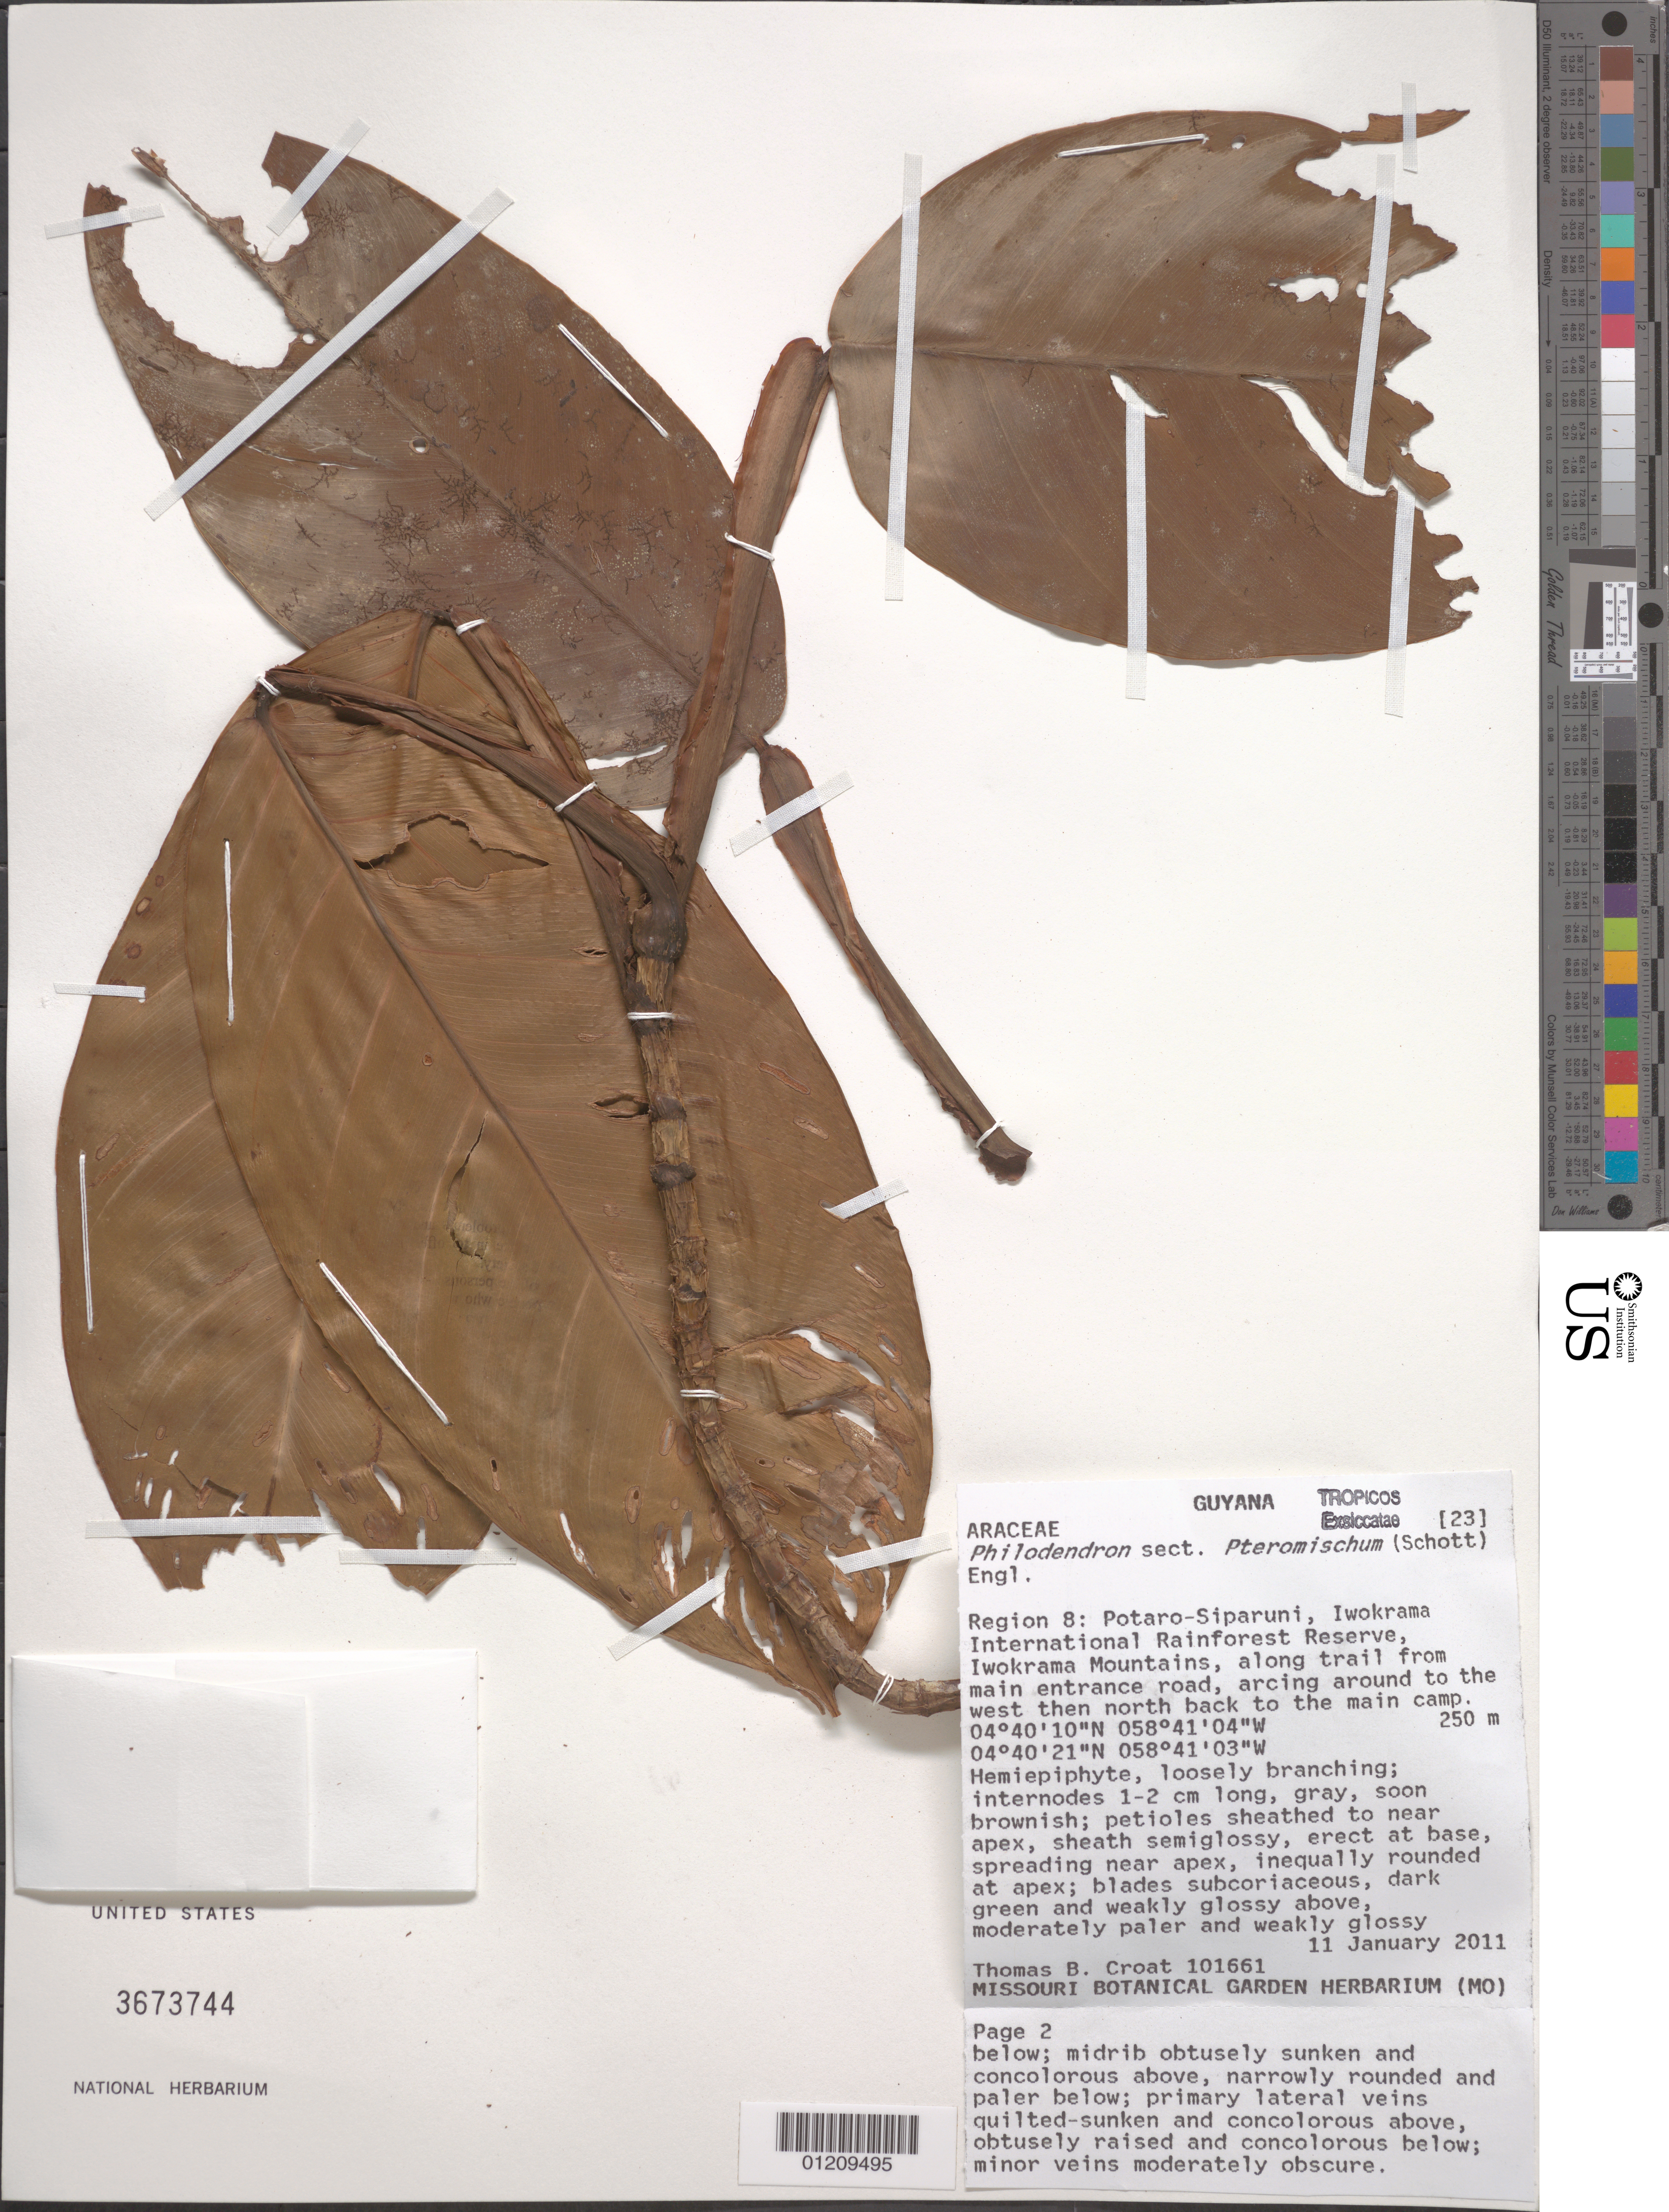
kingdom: Plantae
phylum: Tracheophyta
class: Liliopsida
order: Alismatales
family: Araceae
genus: Philodendron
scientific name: Philodendron sp.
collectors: T. B. Croat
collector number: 101661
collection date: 2011-01-11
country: Guyana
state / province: Potaro-Siparuni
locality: Iwokarama International Rainforest Reserve, Iwokrama Moutnains, along trail from main entrance road, arcing around to the west then north back to the main camp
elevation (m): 250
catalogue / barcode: US 3673744